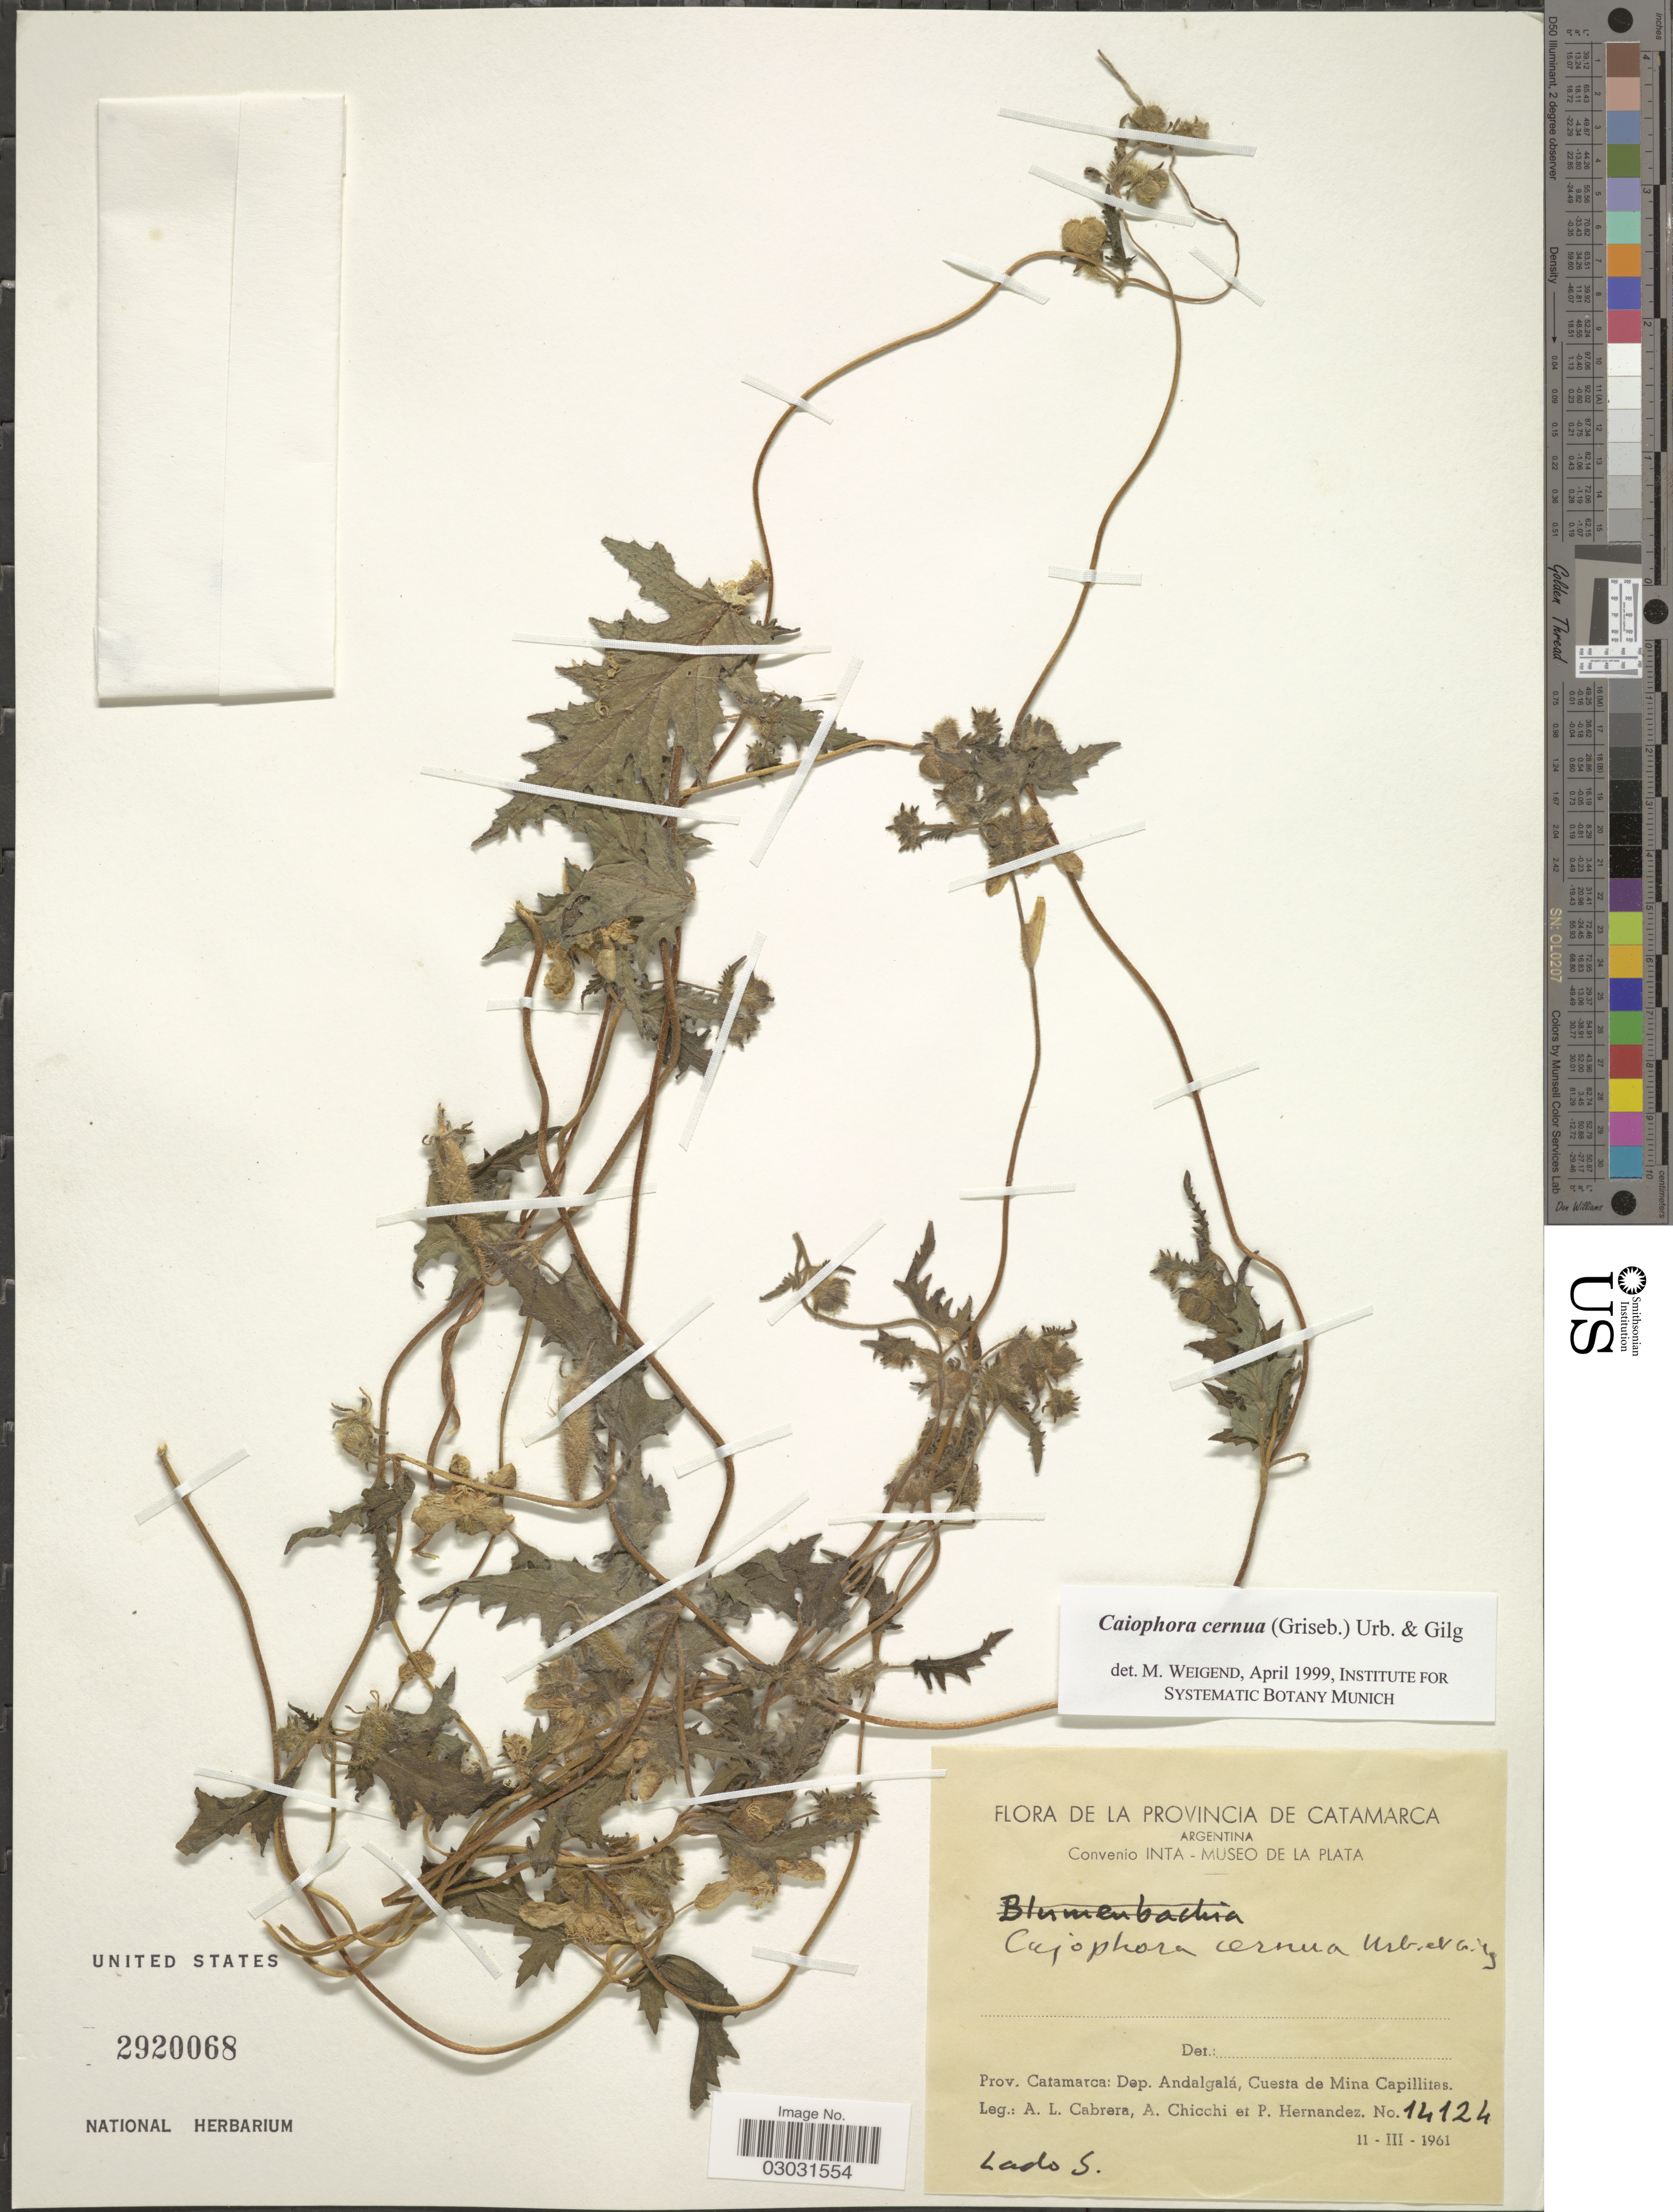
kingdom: Plantae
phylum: Tracheophyta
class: Magnoliopsida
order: Cornales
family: Loasaceae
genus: Caiophora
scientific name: Caiophora cernua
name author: (Griseb.) Gilg & Urb. ex Kurtz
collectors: A. L. Cabrera, A. Chicchi & P. Hernandez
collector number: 14124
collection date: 1961-03-11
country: Argentina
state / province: Catamarca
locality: Dep. Andalgalá, Cuesta de Mina Capillitas.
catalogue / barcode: US 2920068